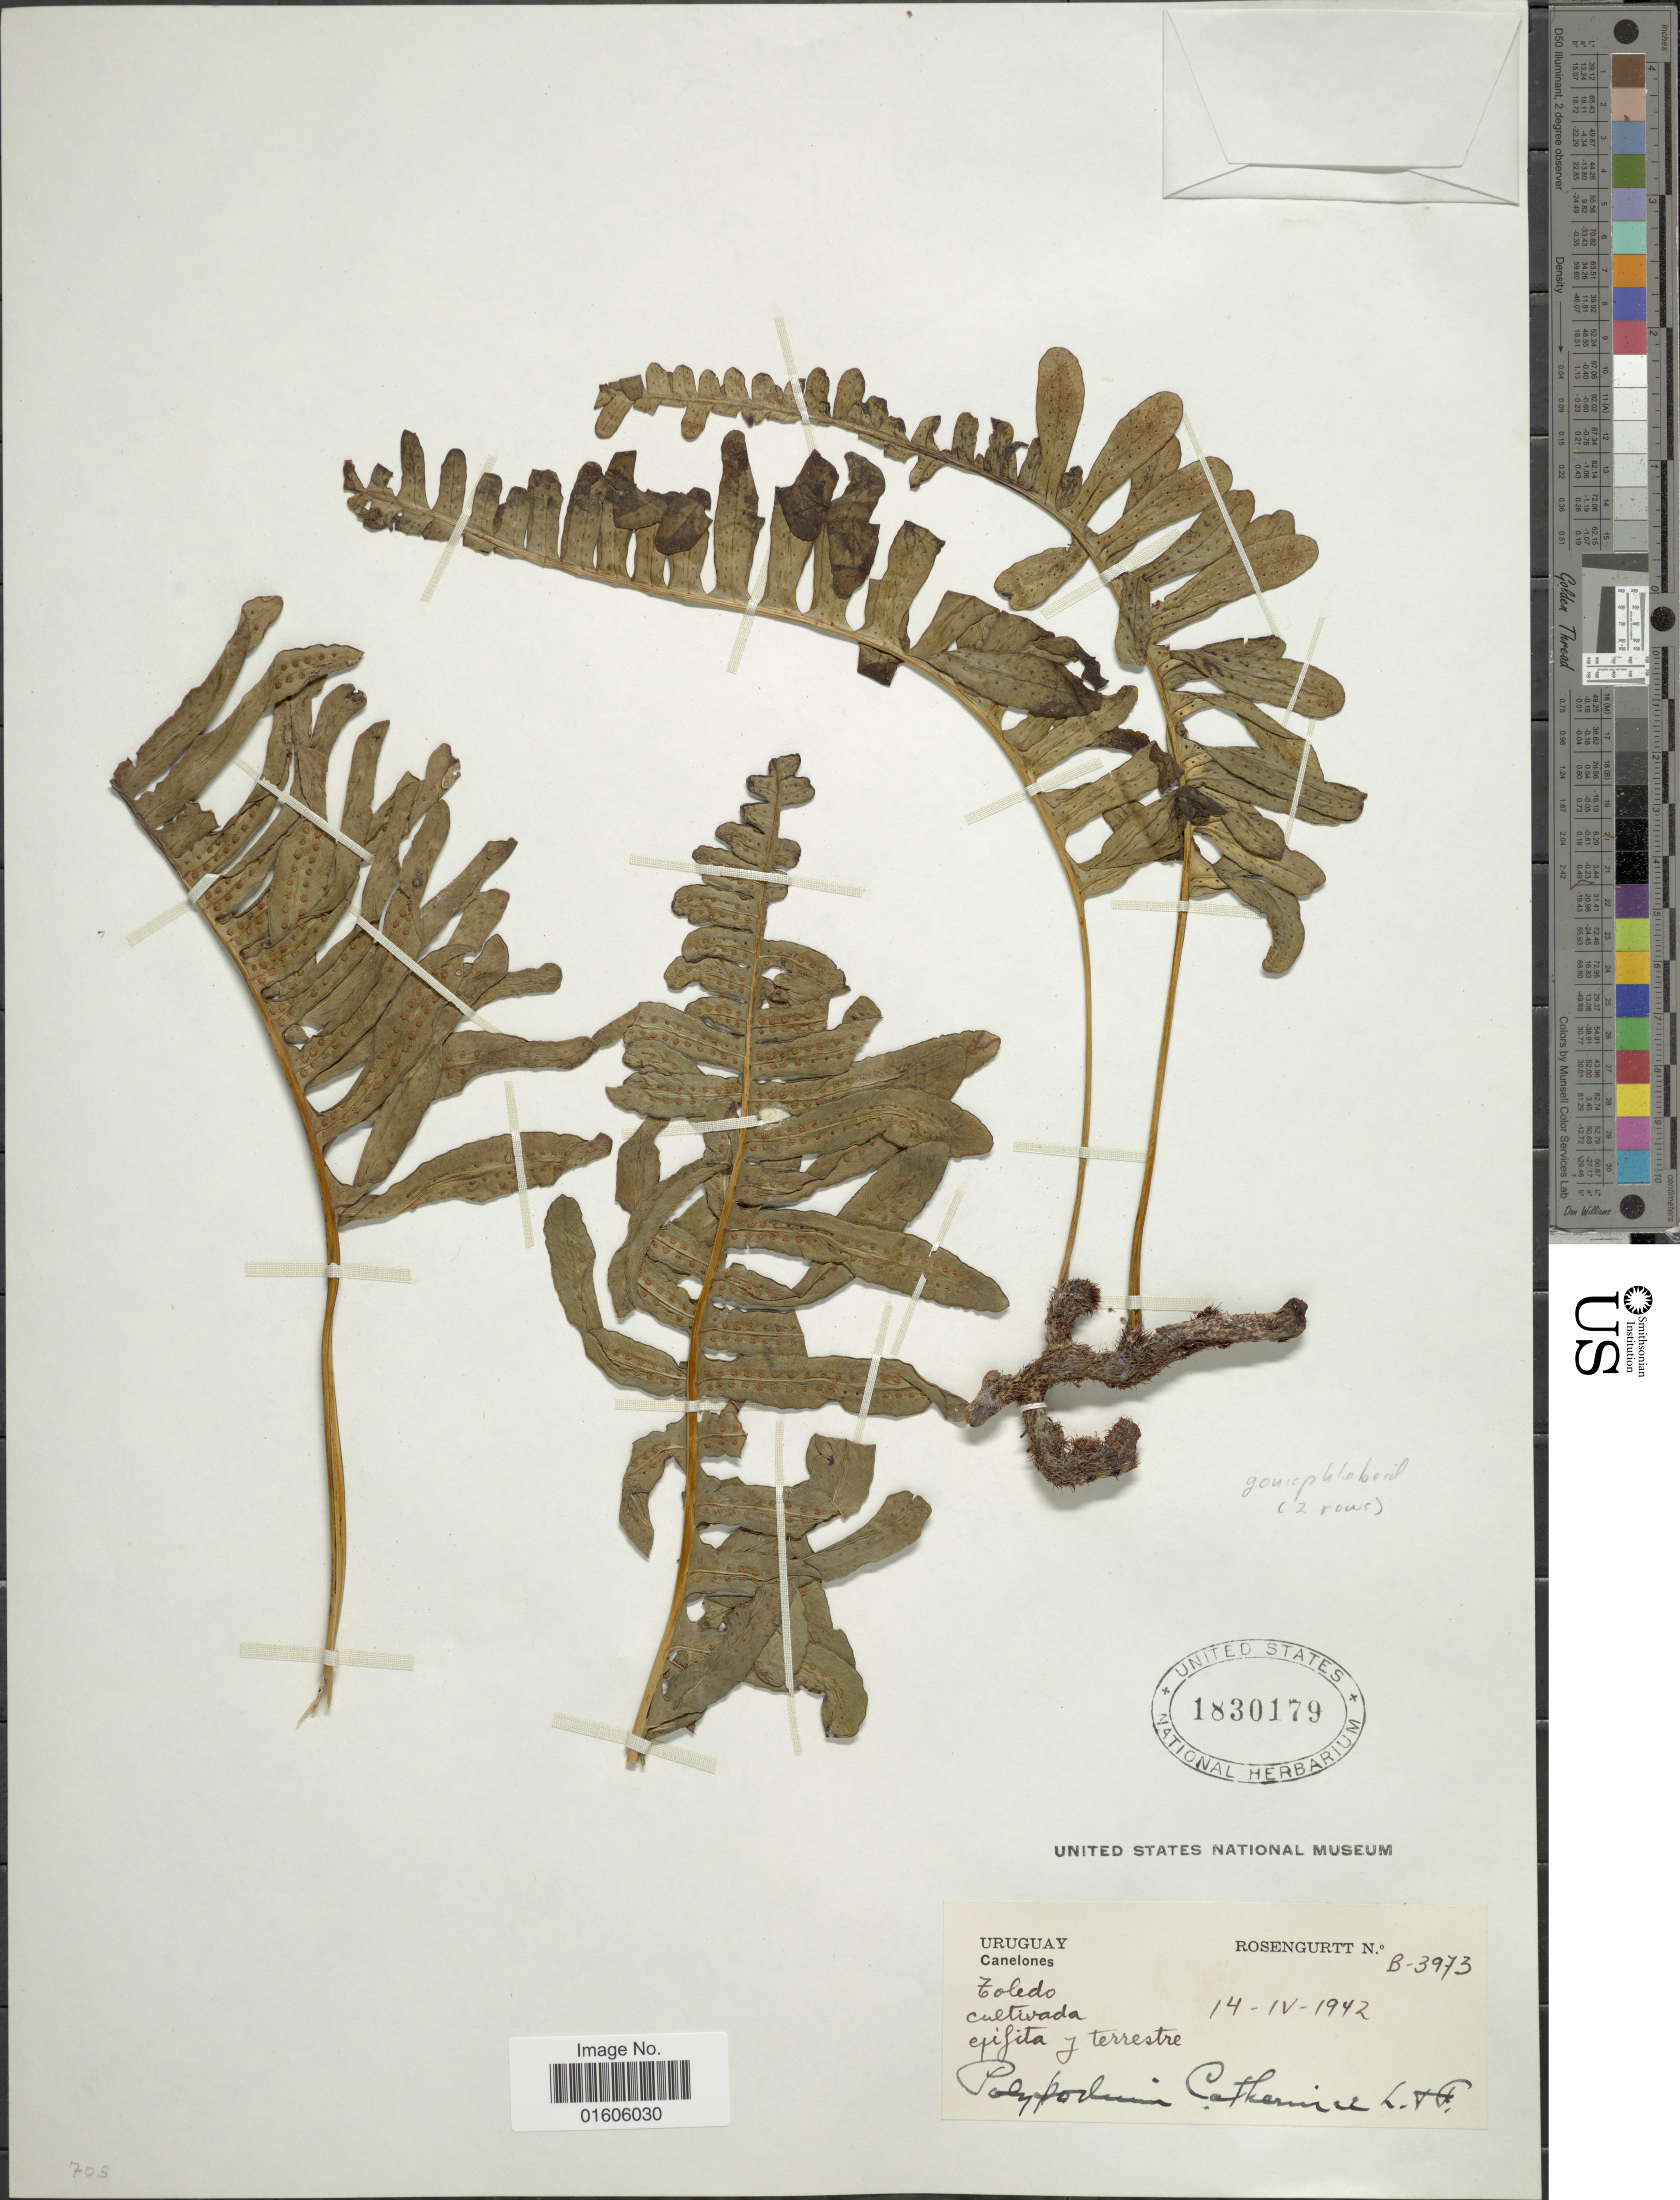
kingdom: Plantae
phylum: Tracheophyta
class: Polypodiopsida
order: Polypodiales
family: Polypodiaceae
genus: Serpocaulon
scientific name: Serpocaulon catharinae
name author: (Langsd. & Fisch.) A.R. Sm.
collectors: Rosengurtt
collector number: B-3973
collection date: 1942-04-14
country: Uruguay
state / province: Canelones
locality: Toledo.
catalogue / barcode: US 1830179